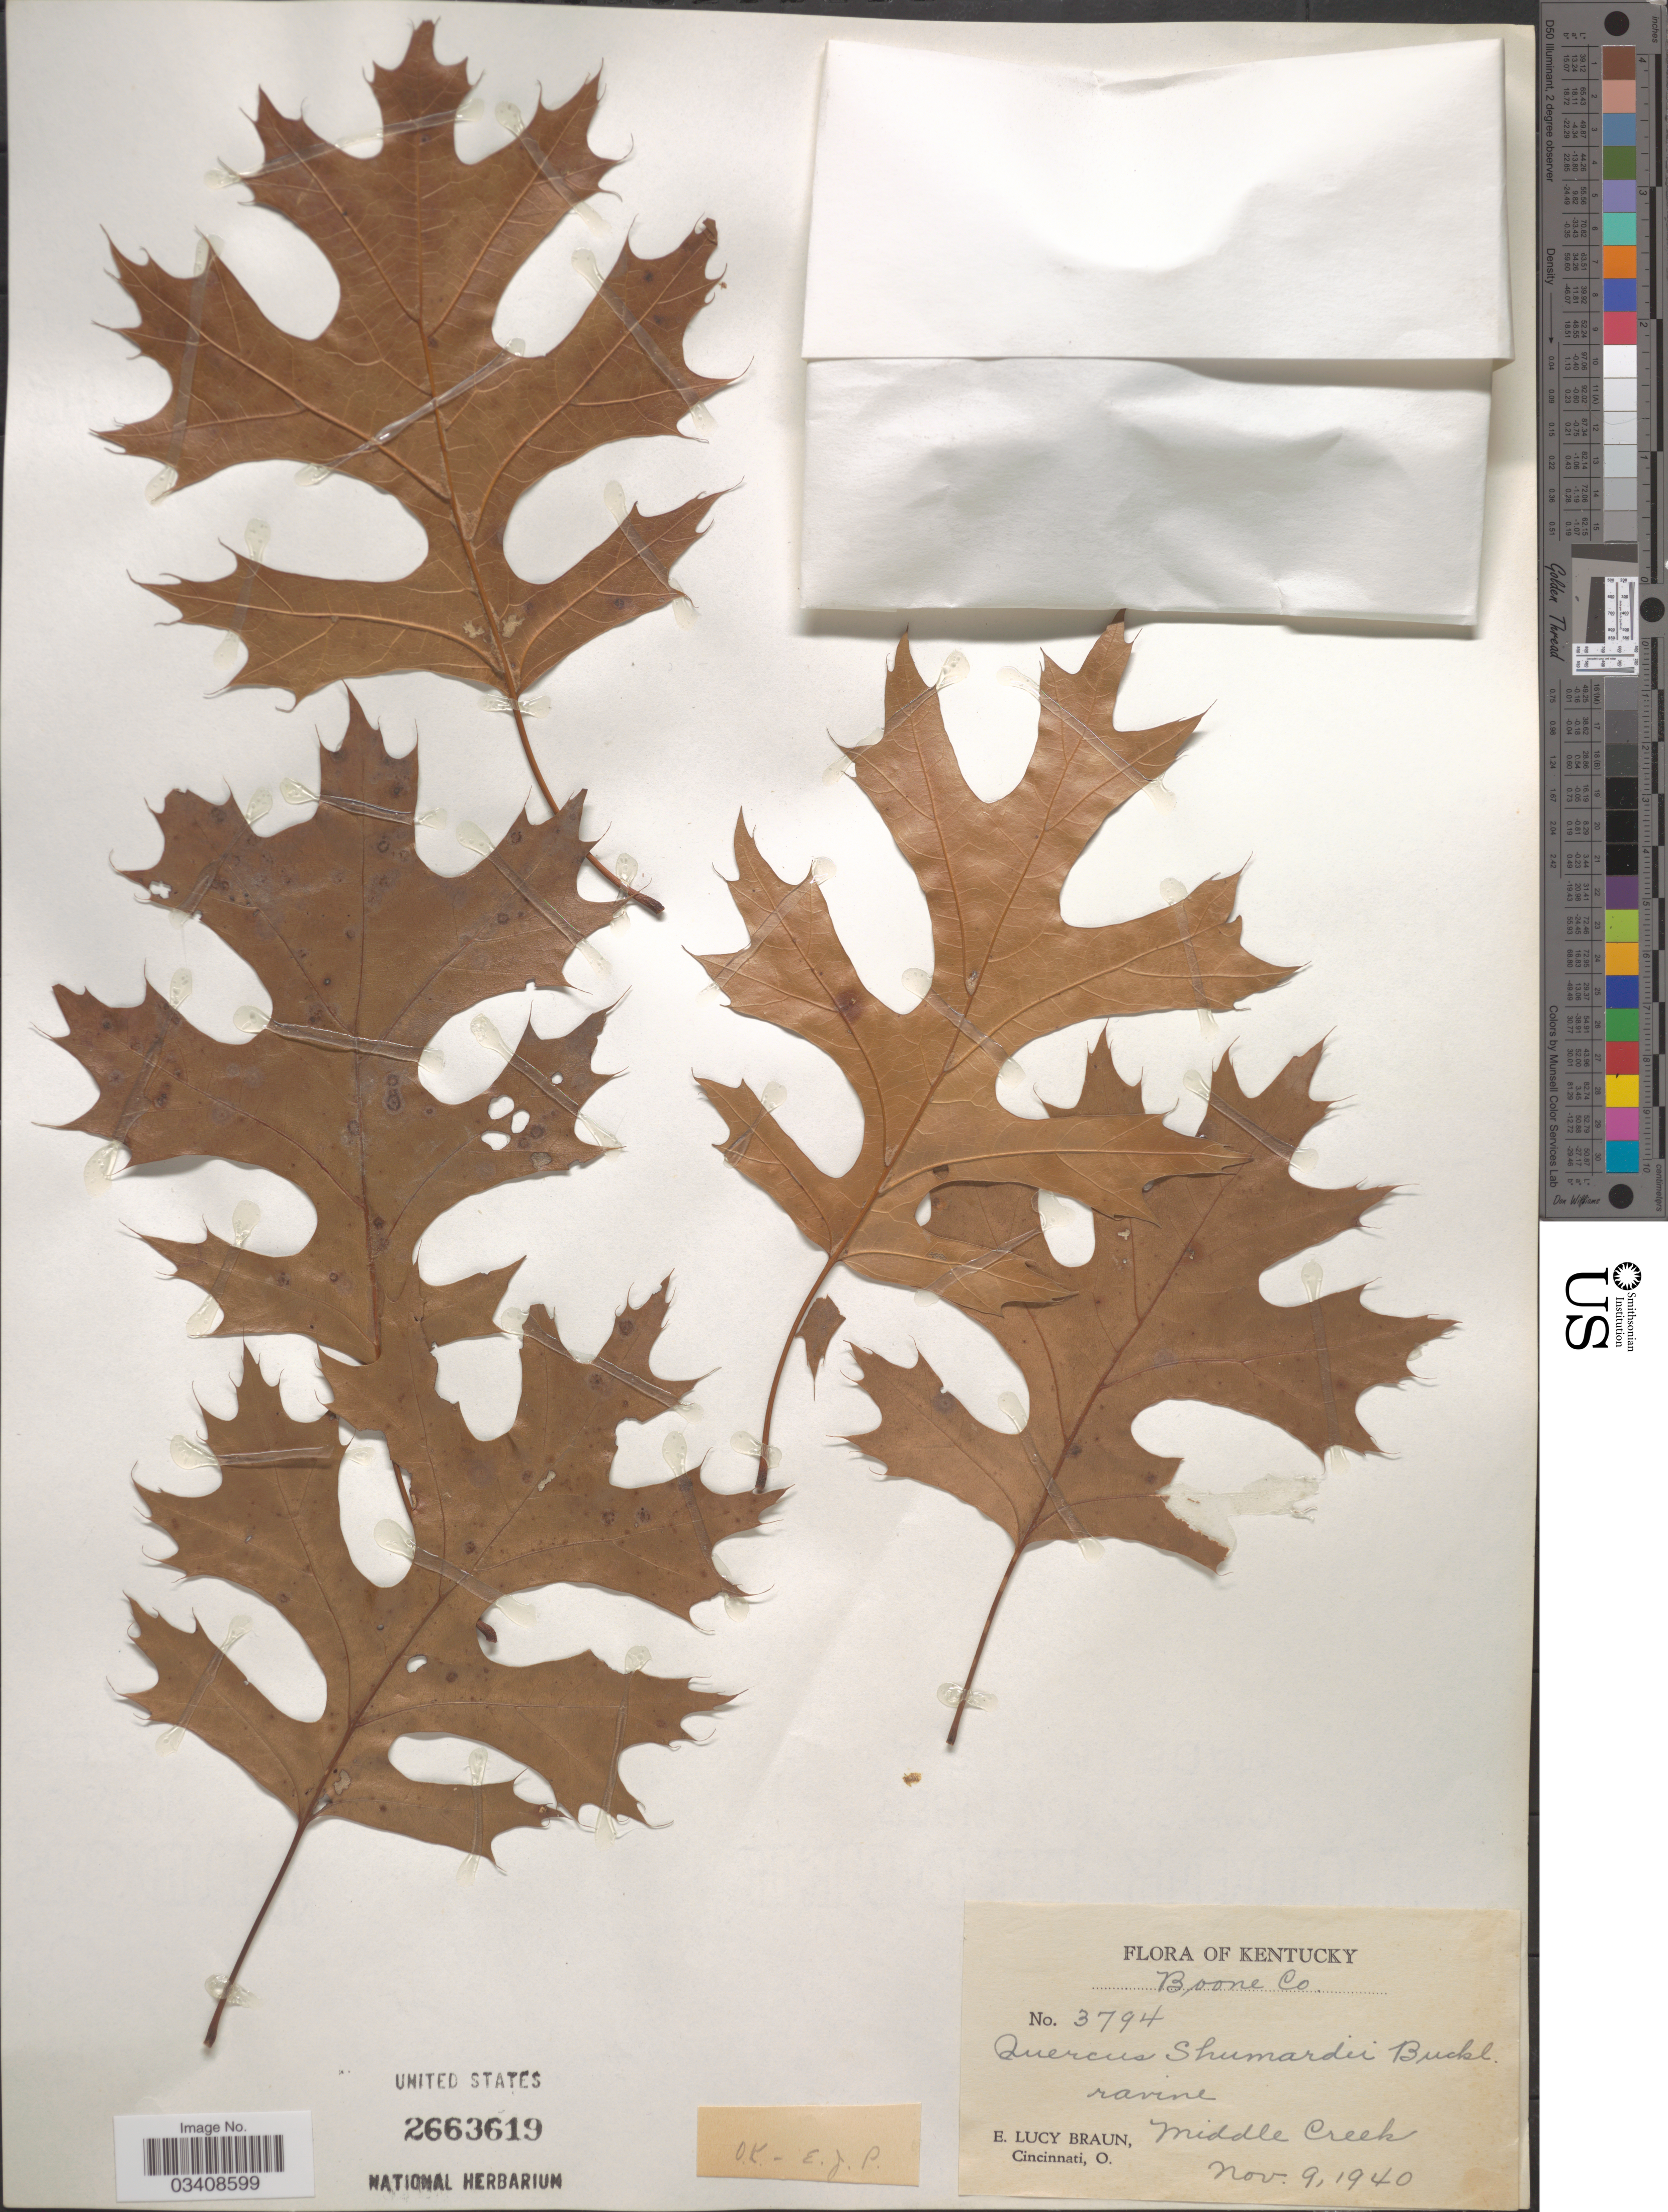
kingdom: Plantae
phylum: Tracheophyta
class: Magnoliopsida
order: Fagales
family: Fagaceae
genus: Quercus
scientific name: Quercus shumardii var. schneckii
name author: (Britton) Sarg.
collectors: E. L. Braun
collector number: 3794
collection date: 1940-11-09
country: United States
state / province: Kentucky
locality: Boone Co. Middle Creek.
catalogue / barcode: US 2663619